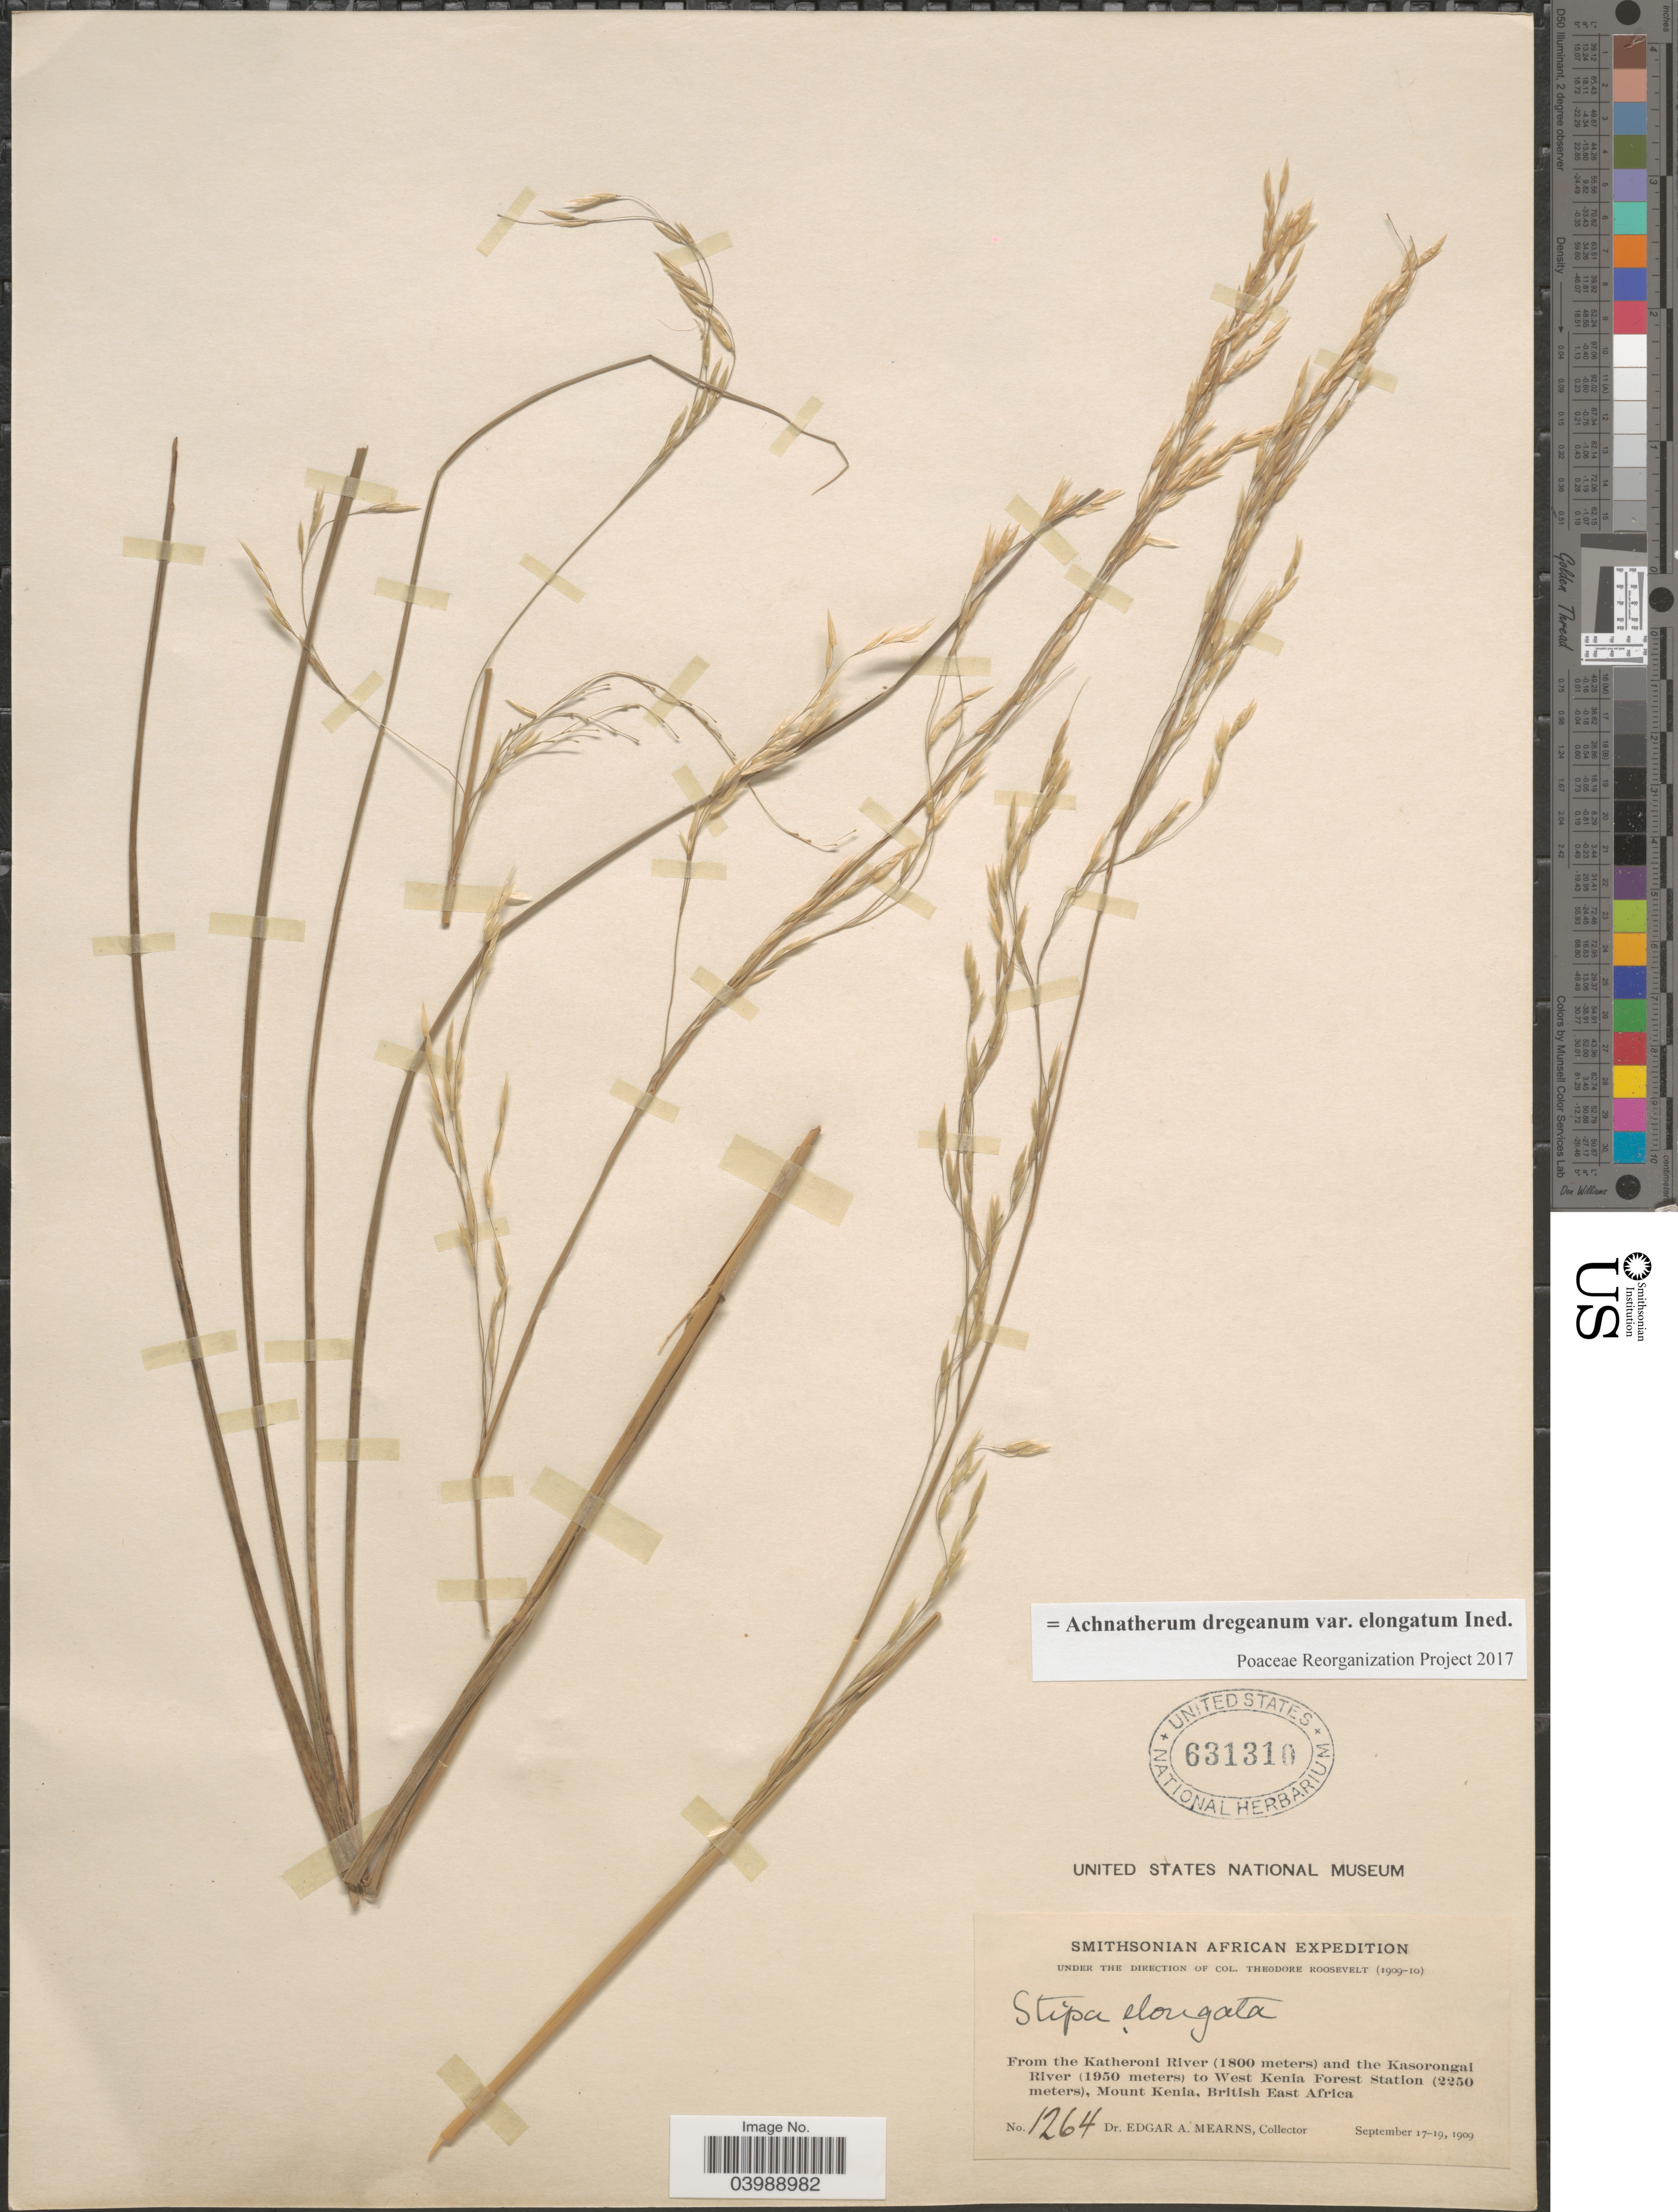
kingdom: Plantae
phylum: Tracheophyta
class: Liliopsida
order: Poales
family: Poaceae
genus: Achnatherum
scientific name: Achnatherum dregeanum var. elongatum ined.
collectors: E. A. Mearns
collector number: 1264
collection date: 1909-09-17/1909-09-19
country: Kenya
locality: From the Katheroni River and the Kasorongai River to West Kenia Forest Station, Mount Kenia, British East Africa.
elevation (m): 1800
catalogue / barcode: US 631310